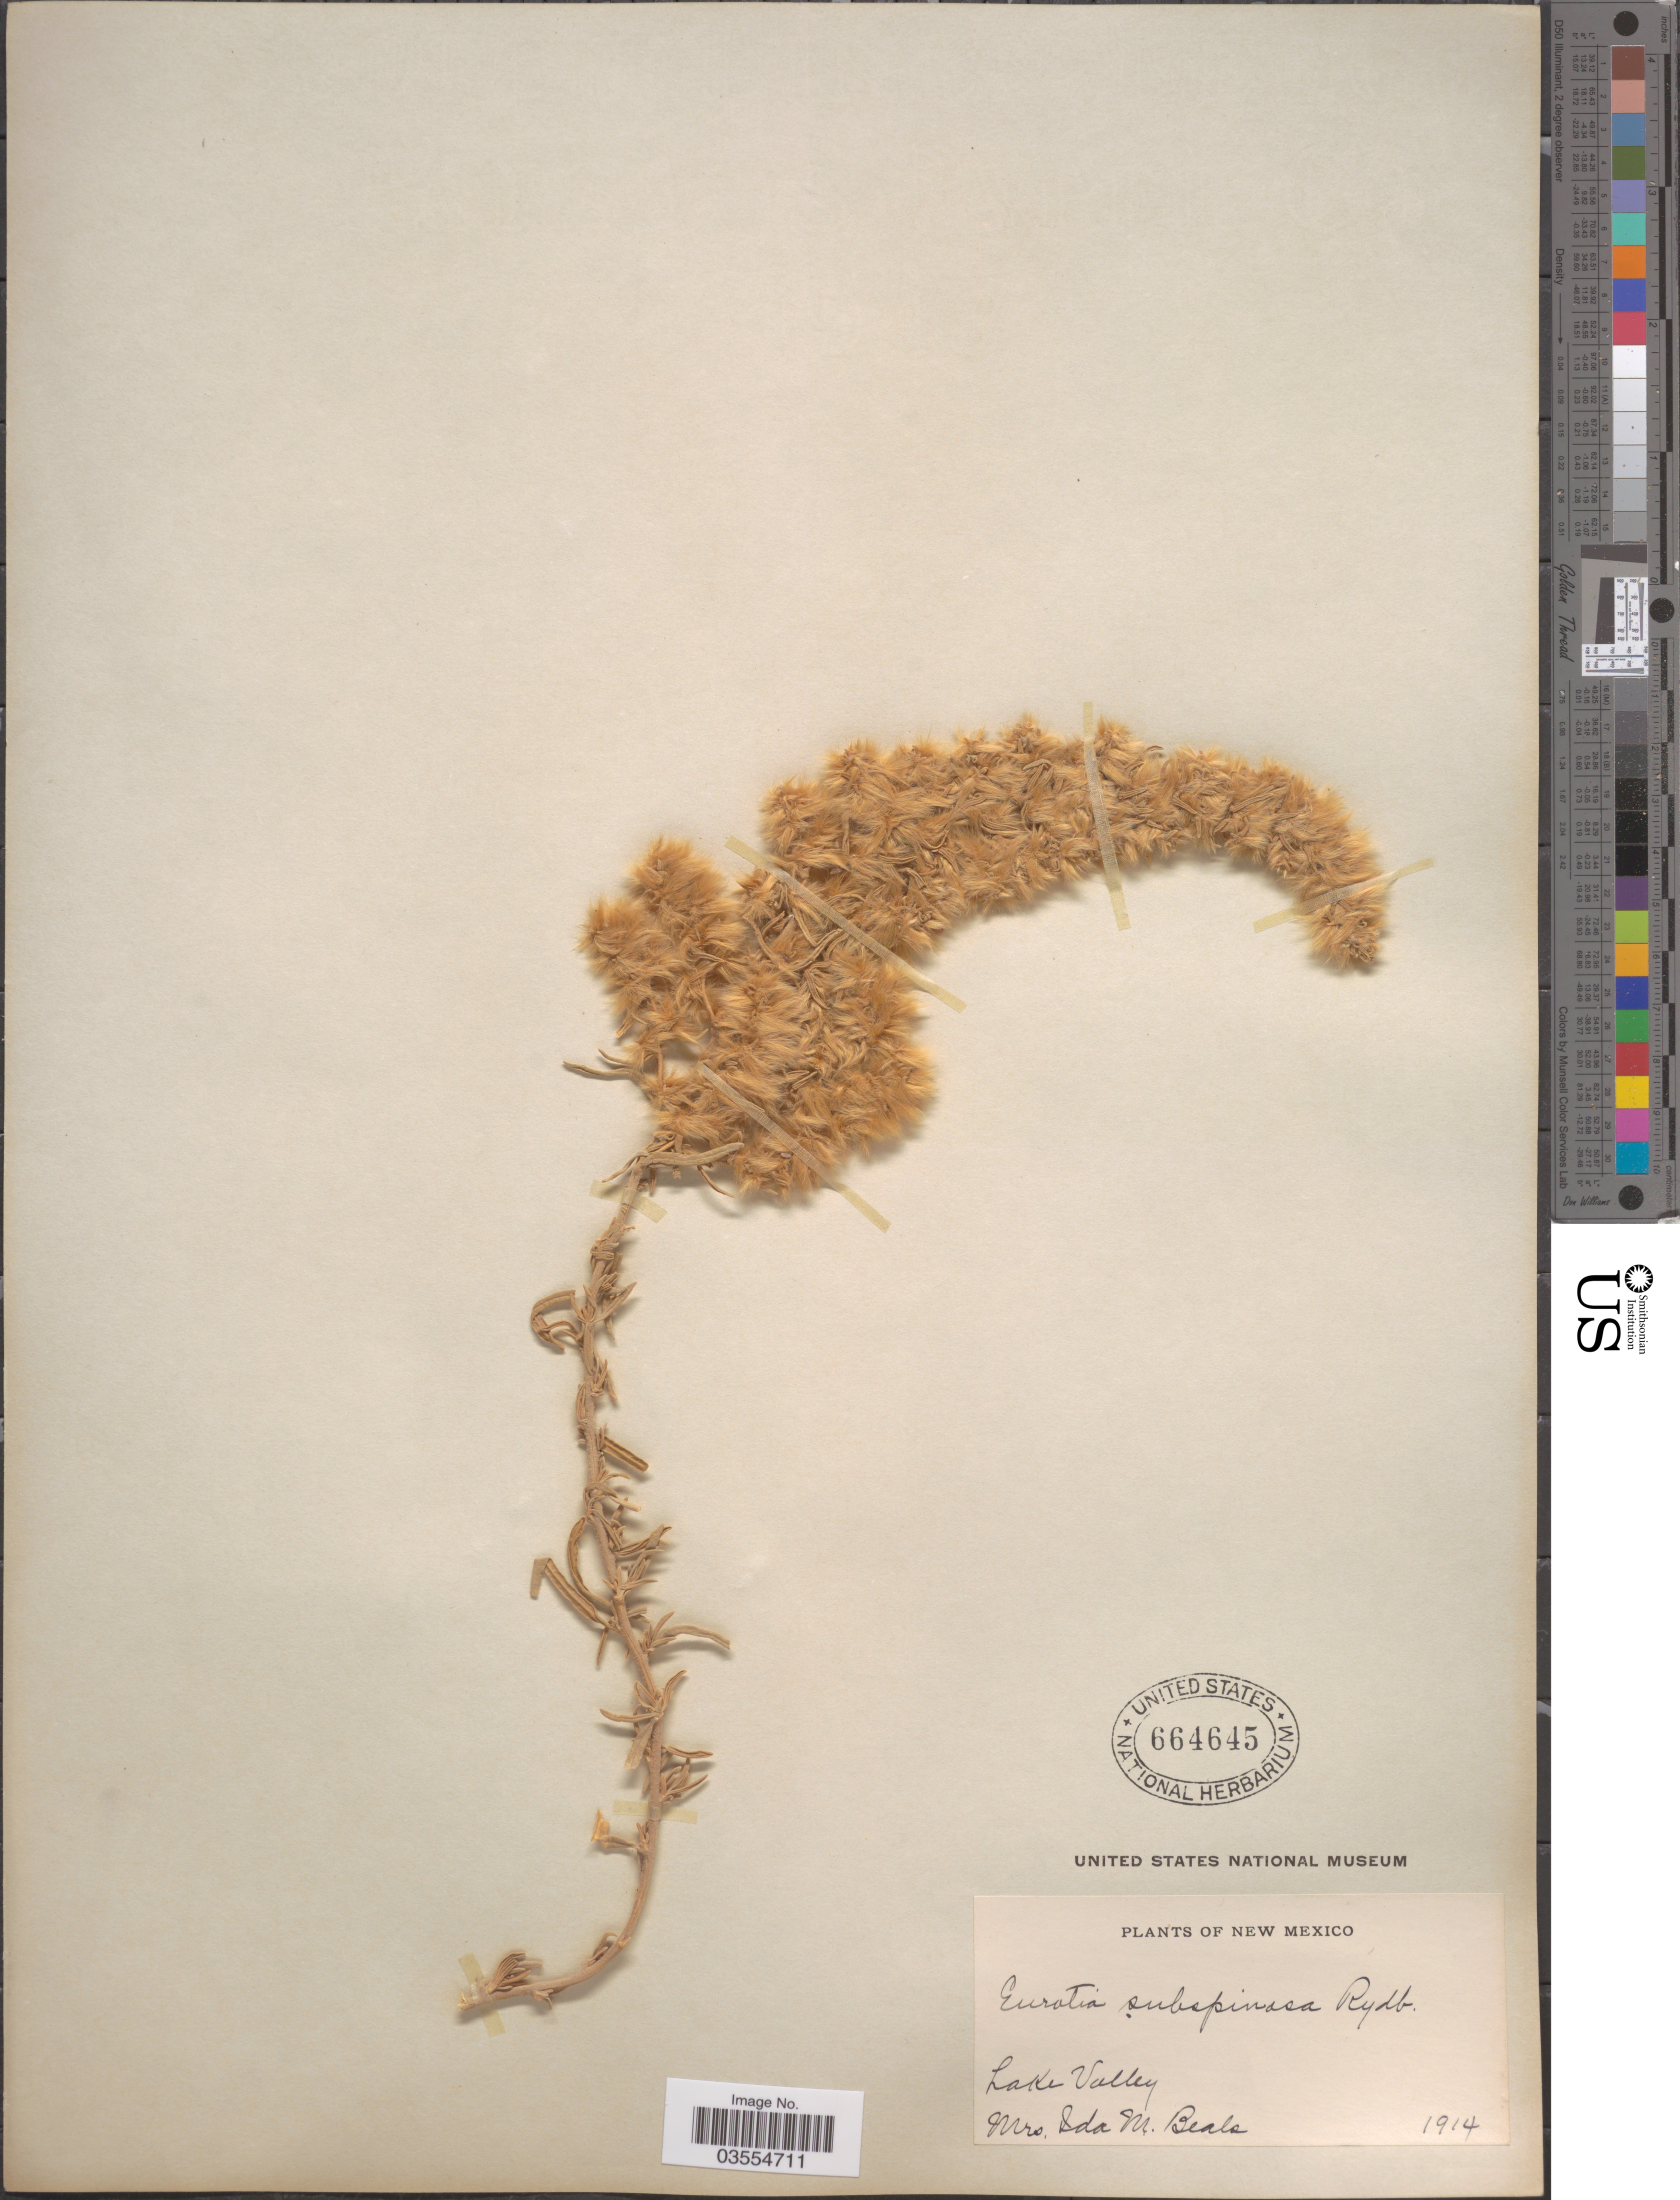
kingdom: Plantae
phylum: Tracheophyta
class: Magnoliopsida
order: Caryophyllales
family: Amaranthaceae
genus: Krascheninnikovia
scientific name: Krascheninnikovia lanata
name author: (Pursh) A. Meeuse & A.Smit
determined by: U.S. National Herbarium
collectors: I. M. Beals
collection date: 1914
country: United States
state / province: New Mexico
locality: Lake Valley.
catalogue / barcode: US 664645